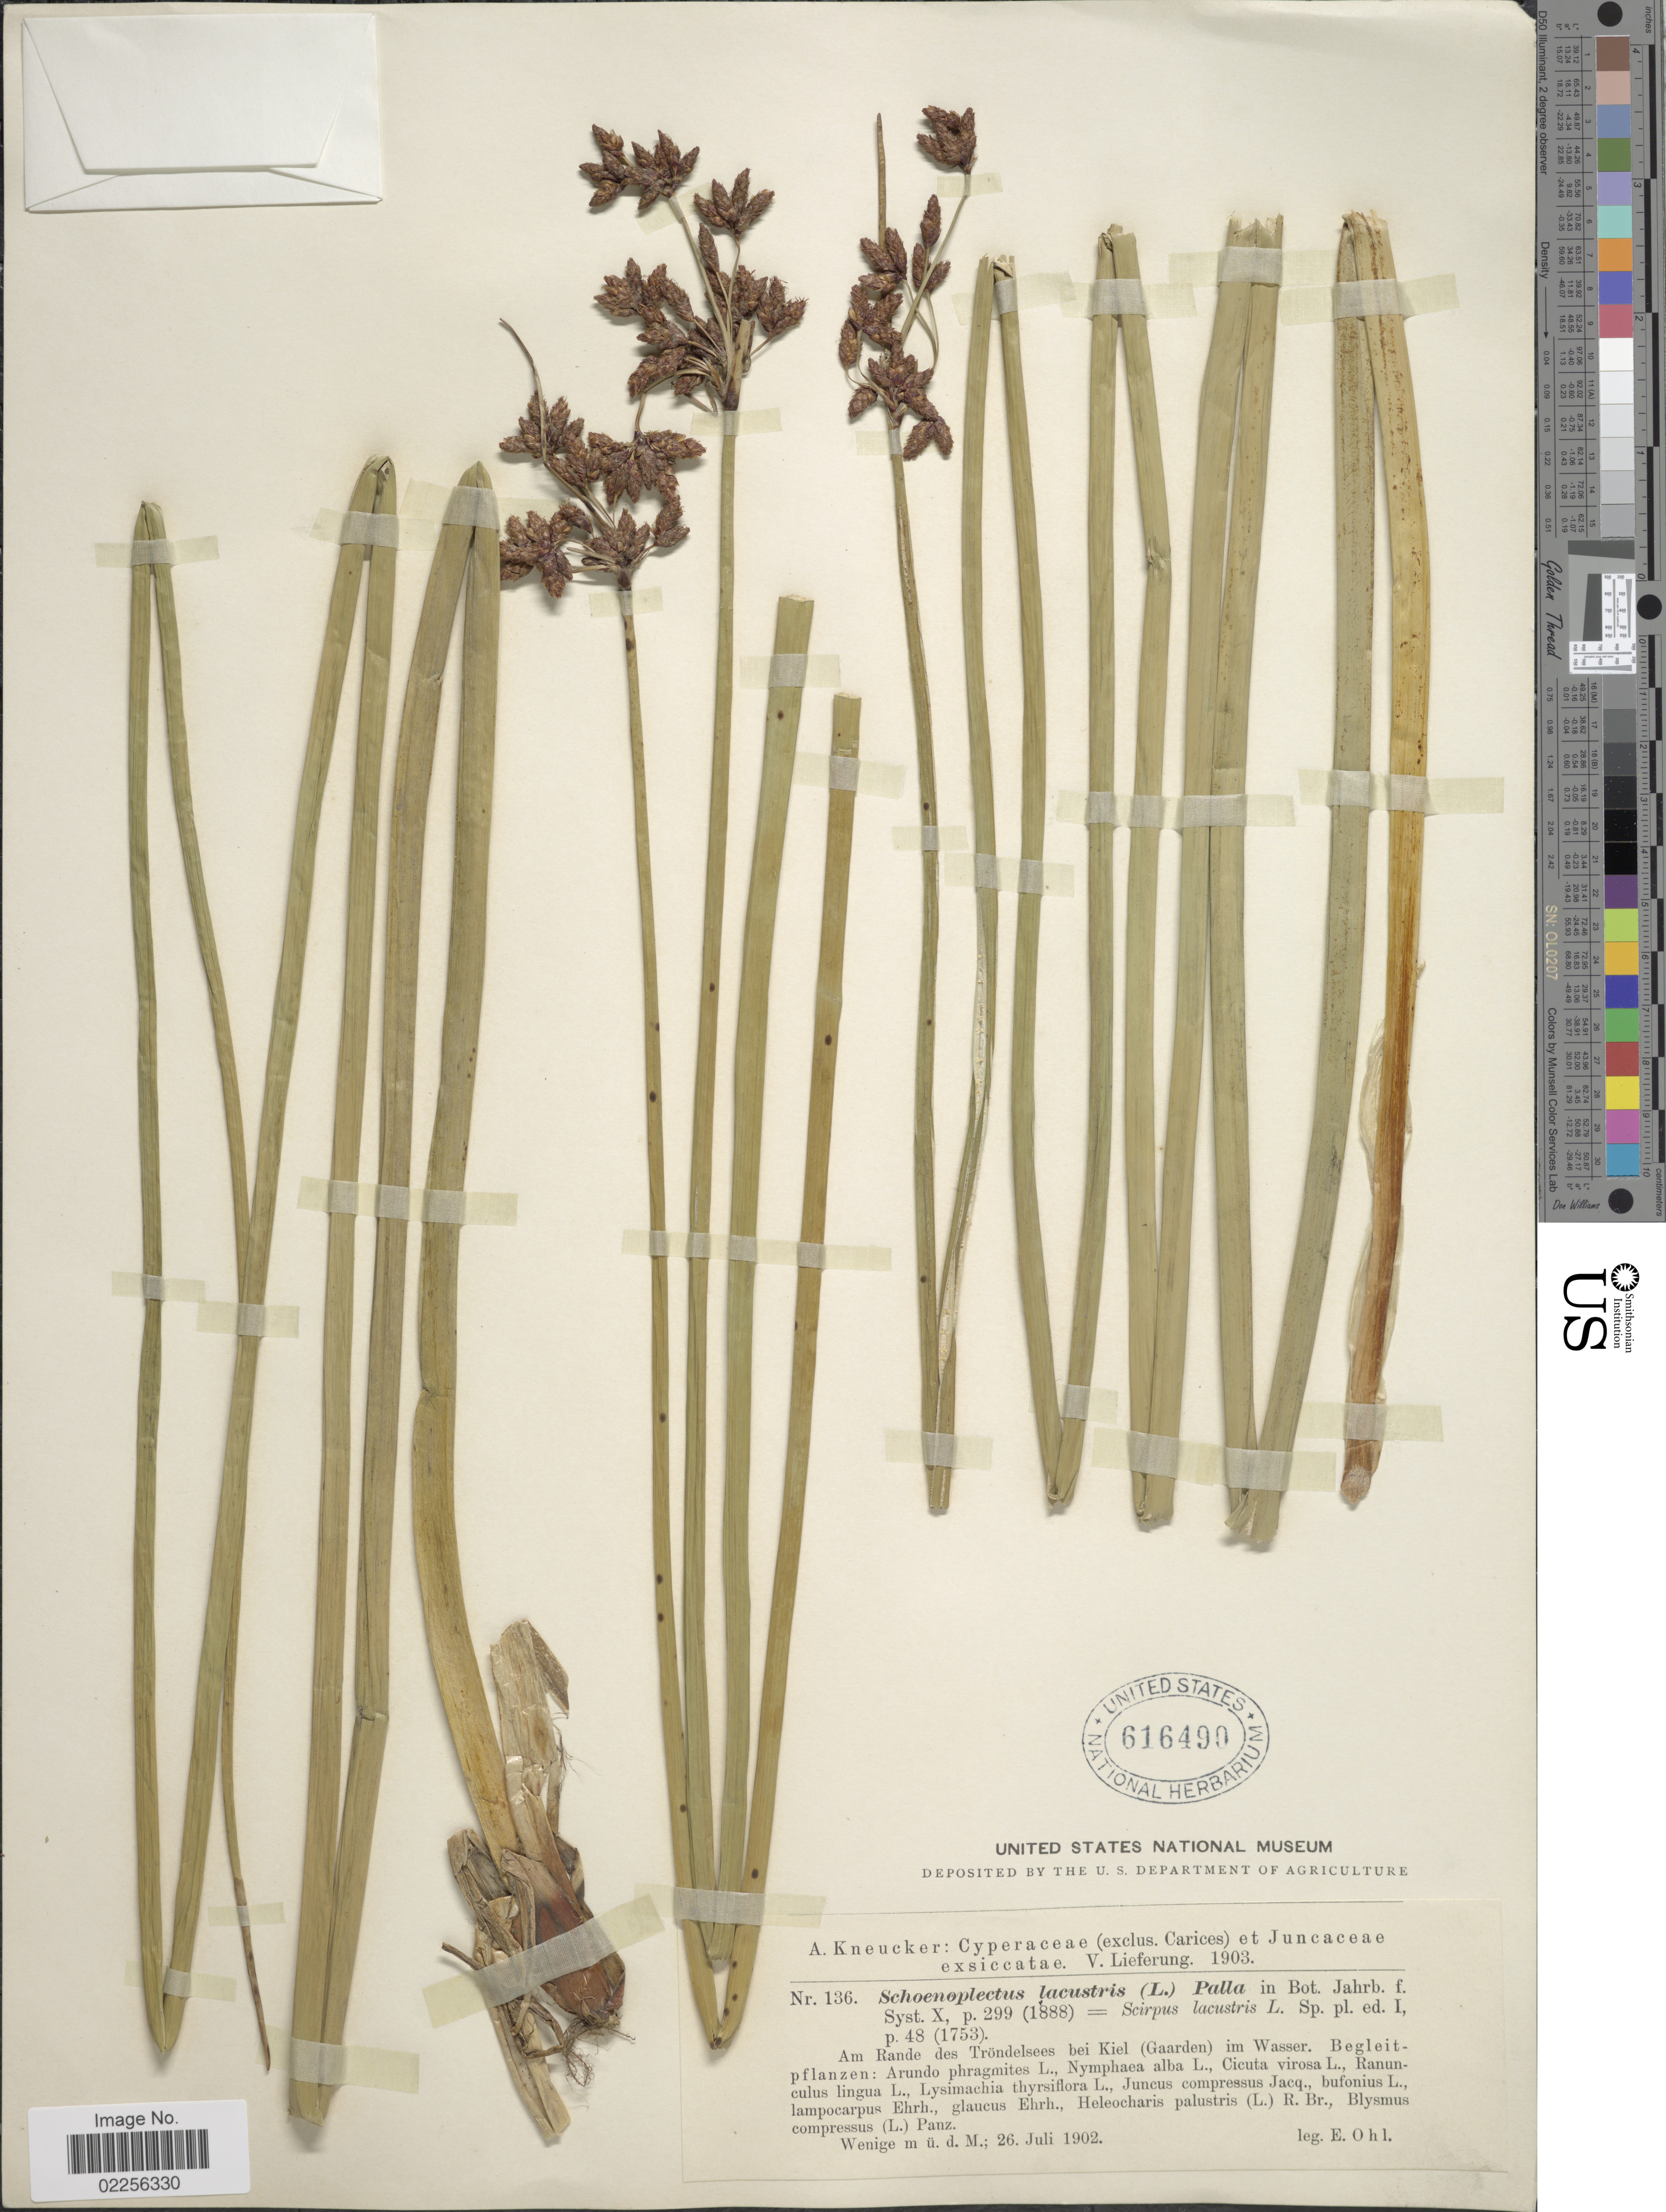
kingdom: Plantae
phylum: Tracheophyta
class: Liliopsida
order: Poales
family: Cyperaceae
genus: Schoenoplectus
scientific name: Schoenoplectus lacustris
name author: (L.) Palla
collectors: E. Ohl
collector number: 136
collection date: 1902-07-26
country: Germany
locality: Am Rande des Tröndelsees bei Kiel (Gaarden) im Wasser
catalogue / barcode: US 616490